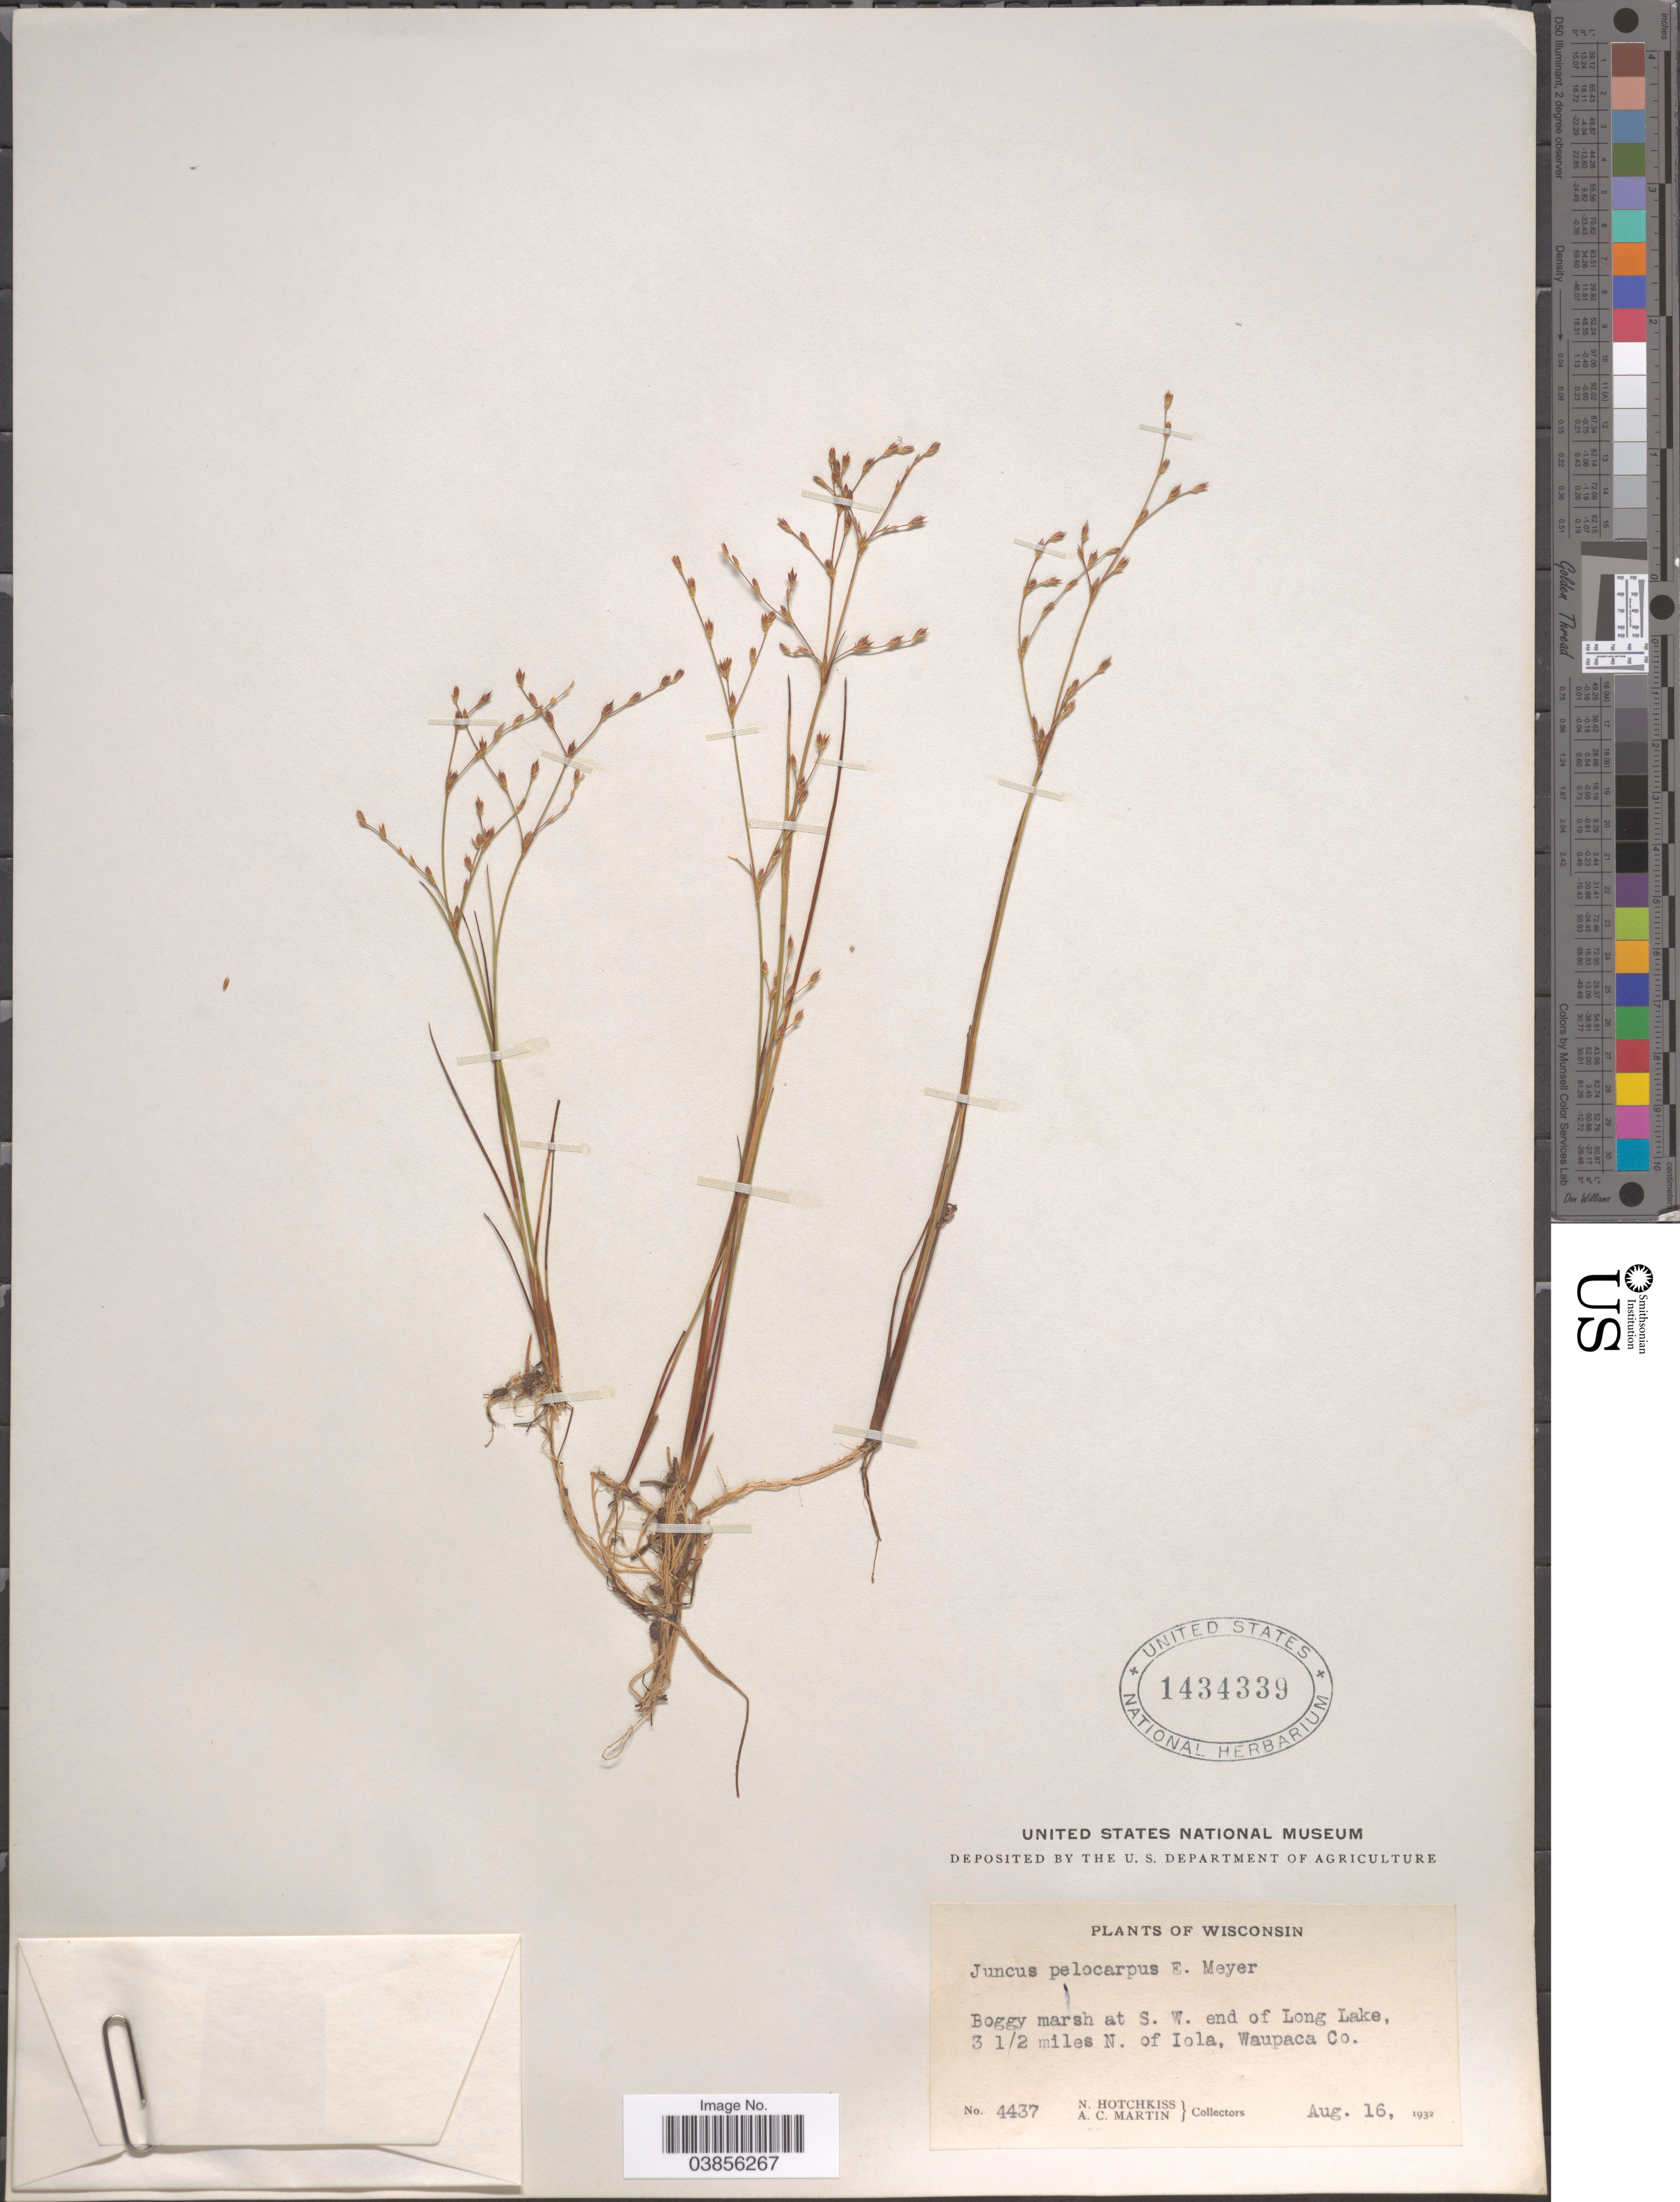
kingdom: Plantae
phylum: Tracheophyta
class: Liliopsida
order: Poales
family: Juncaceae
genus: Juncus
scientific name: Juncus pelocarpus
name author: E. Mey.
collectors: N. Hotchkiss & A. C. Martin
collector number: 4437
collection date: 1932-08-16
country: United States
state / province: Wisconsin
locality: Boggy marsh at S.W. end of Long Lake, 3 1/2 miles N. of Iola, Waupaca Co.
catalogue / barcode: US 1434339